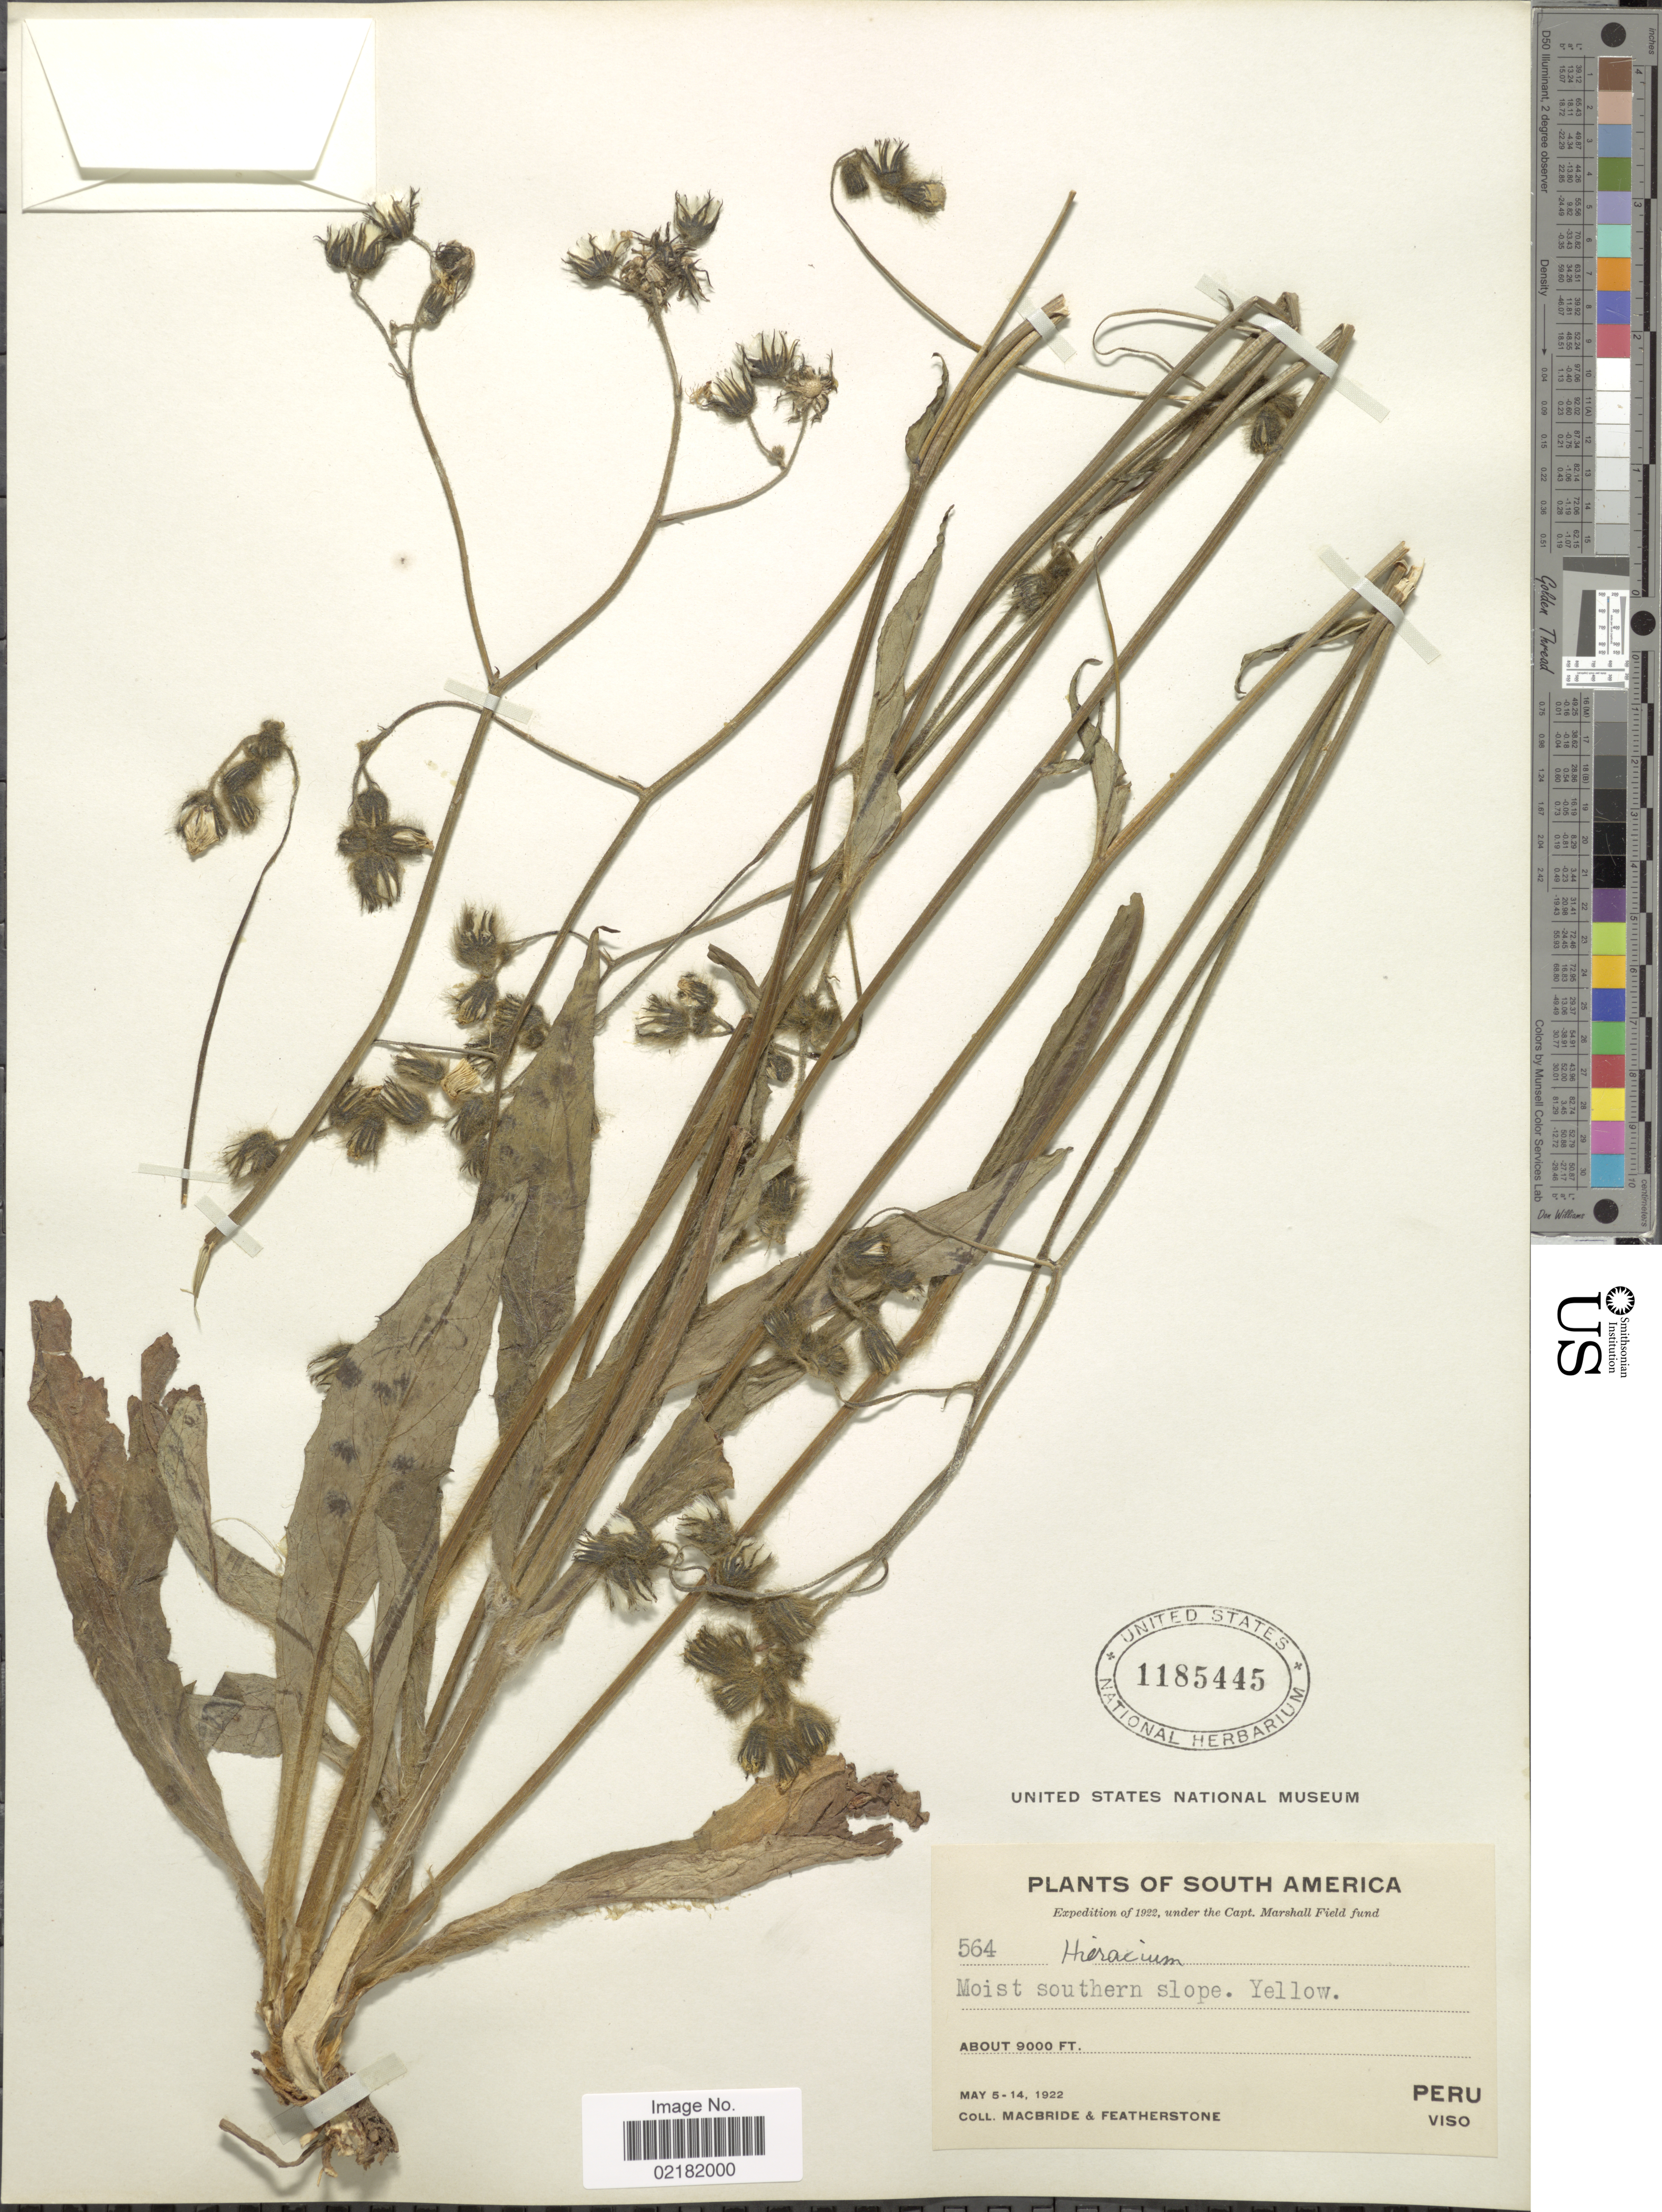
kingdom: Plantae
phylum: Tracheophyta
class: Magnoliopsida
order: Asterales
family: Asteraceae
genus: Hieracium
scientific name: Hieracium repandulare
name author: Druce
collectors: J. F. Macbride & -. Featherstone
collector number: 564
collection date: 1922-05-05/1922-05-14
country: Peru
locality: Viso, moist southern slope.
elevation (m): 2743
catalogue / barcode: US 1185445